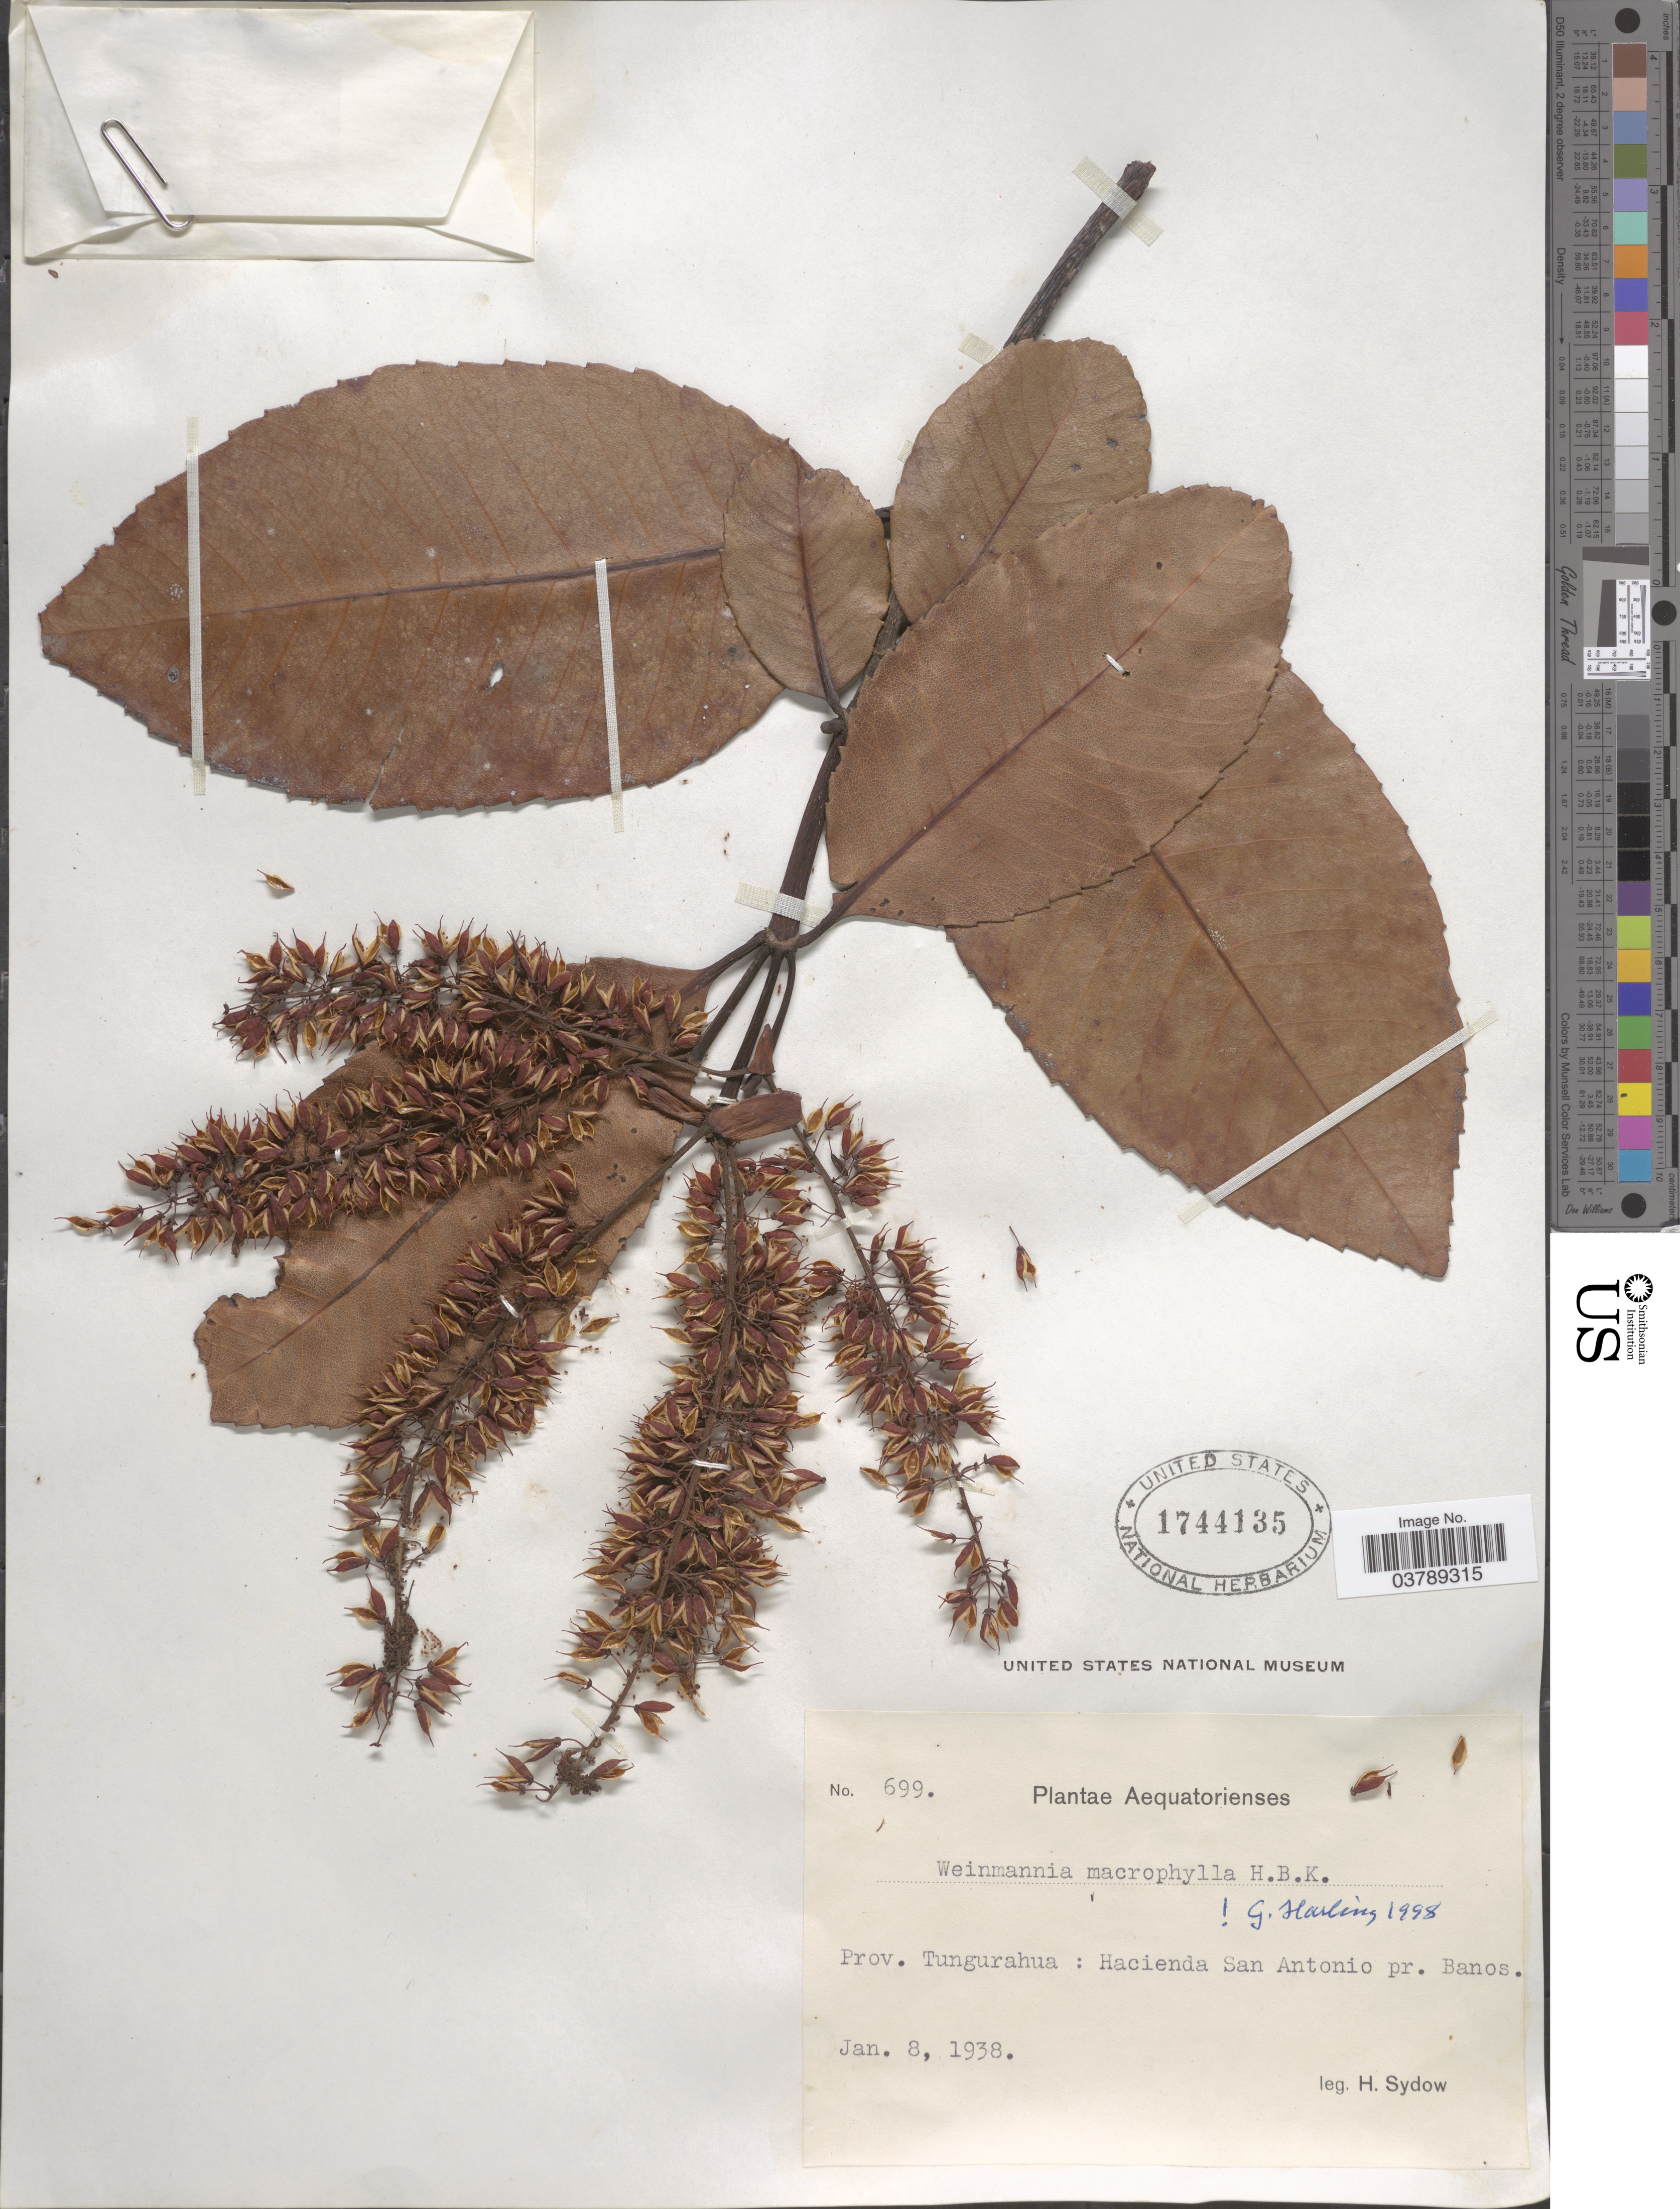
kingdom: Plantae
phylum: Tracheophyta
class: Magnoliopsida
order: Oxalidales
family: Cunoniaceae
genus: Weinmannia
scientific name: Weinmannia macrophylla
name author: Kunth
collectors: H. Sydow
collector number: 699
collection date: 1938-01-08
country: Ecuador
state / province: Tungurahua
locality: Hacienda San Antonio pr. Banos.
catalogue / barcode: US 1744135